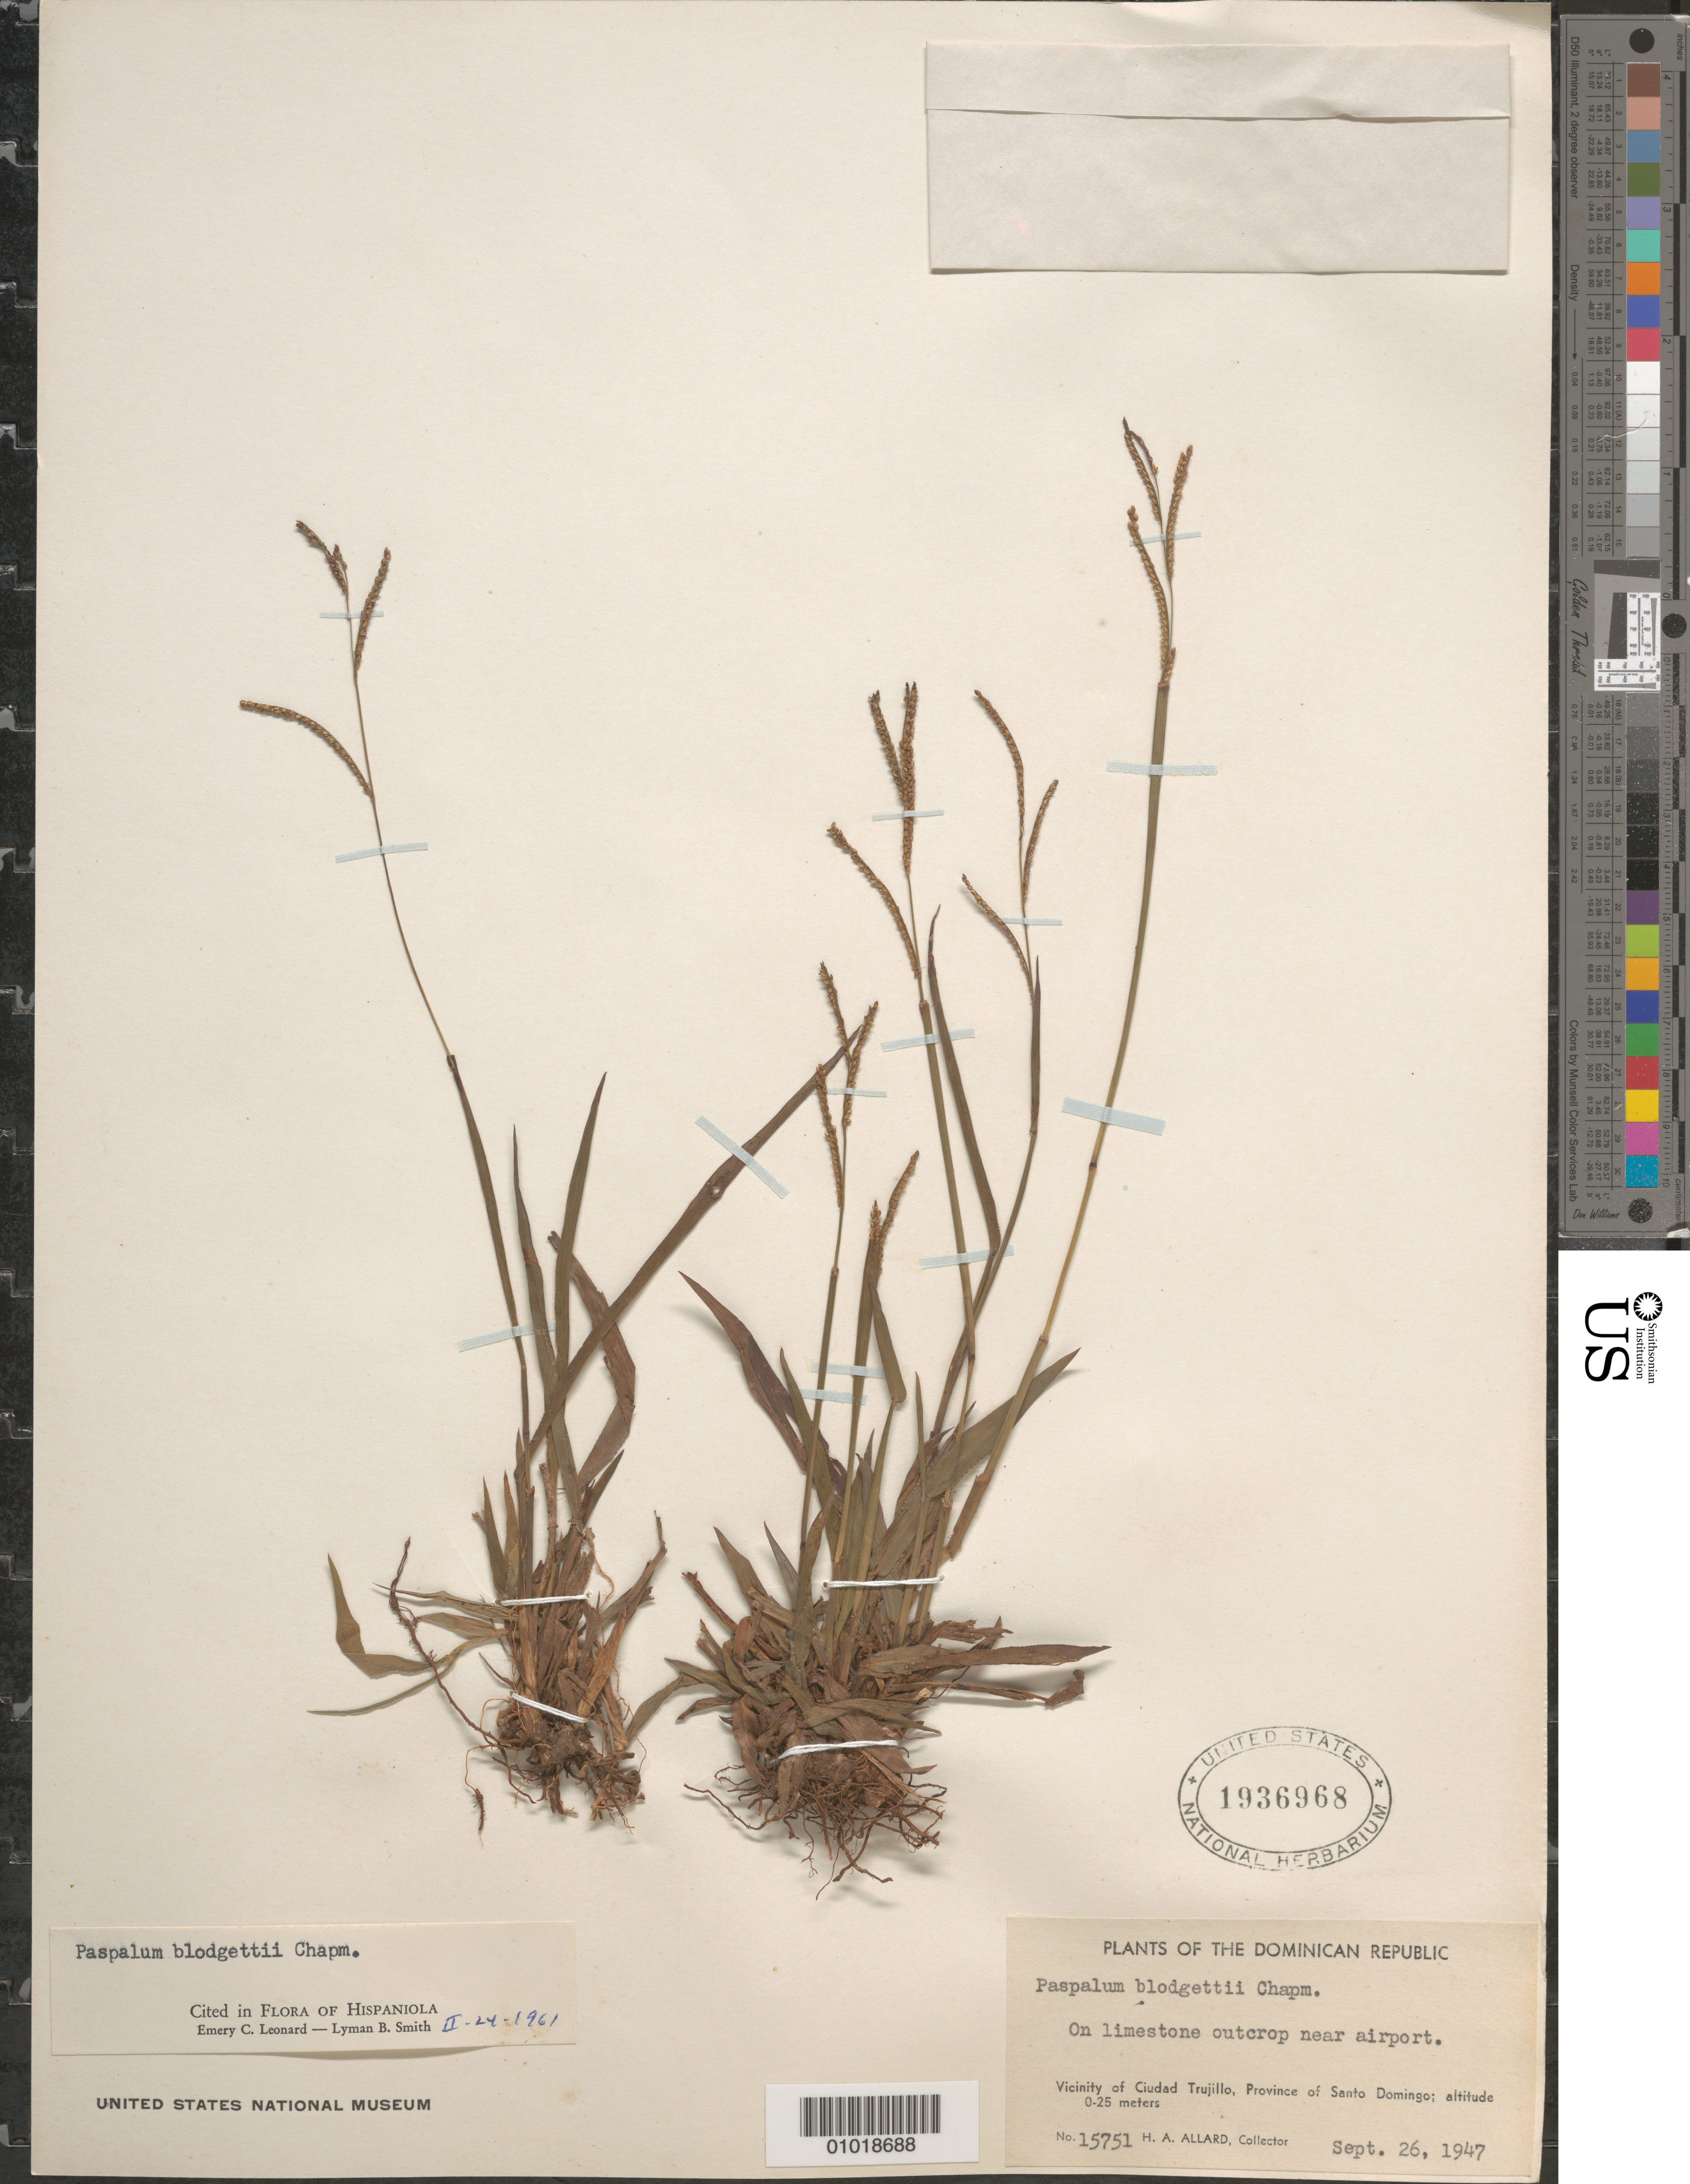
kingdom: Plantae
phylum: Tracheophyta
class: Liliopsida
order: Poales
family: Poaceae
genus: Paspalum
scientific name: Paspalum blodgettii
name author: Chapm.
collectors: H. A. Allard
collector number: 15751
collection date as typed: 26 Sep 1947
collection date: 1947-09-26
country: Dominican Republic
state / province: Distrito Nacional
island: Hispaniola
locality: On limestone outcrop near airport, vic. of Ciudad Trujillo, Prov. of Santo Domingo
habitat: on limestone outcrop near airport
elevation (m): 0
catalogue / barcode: US 1936968